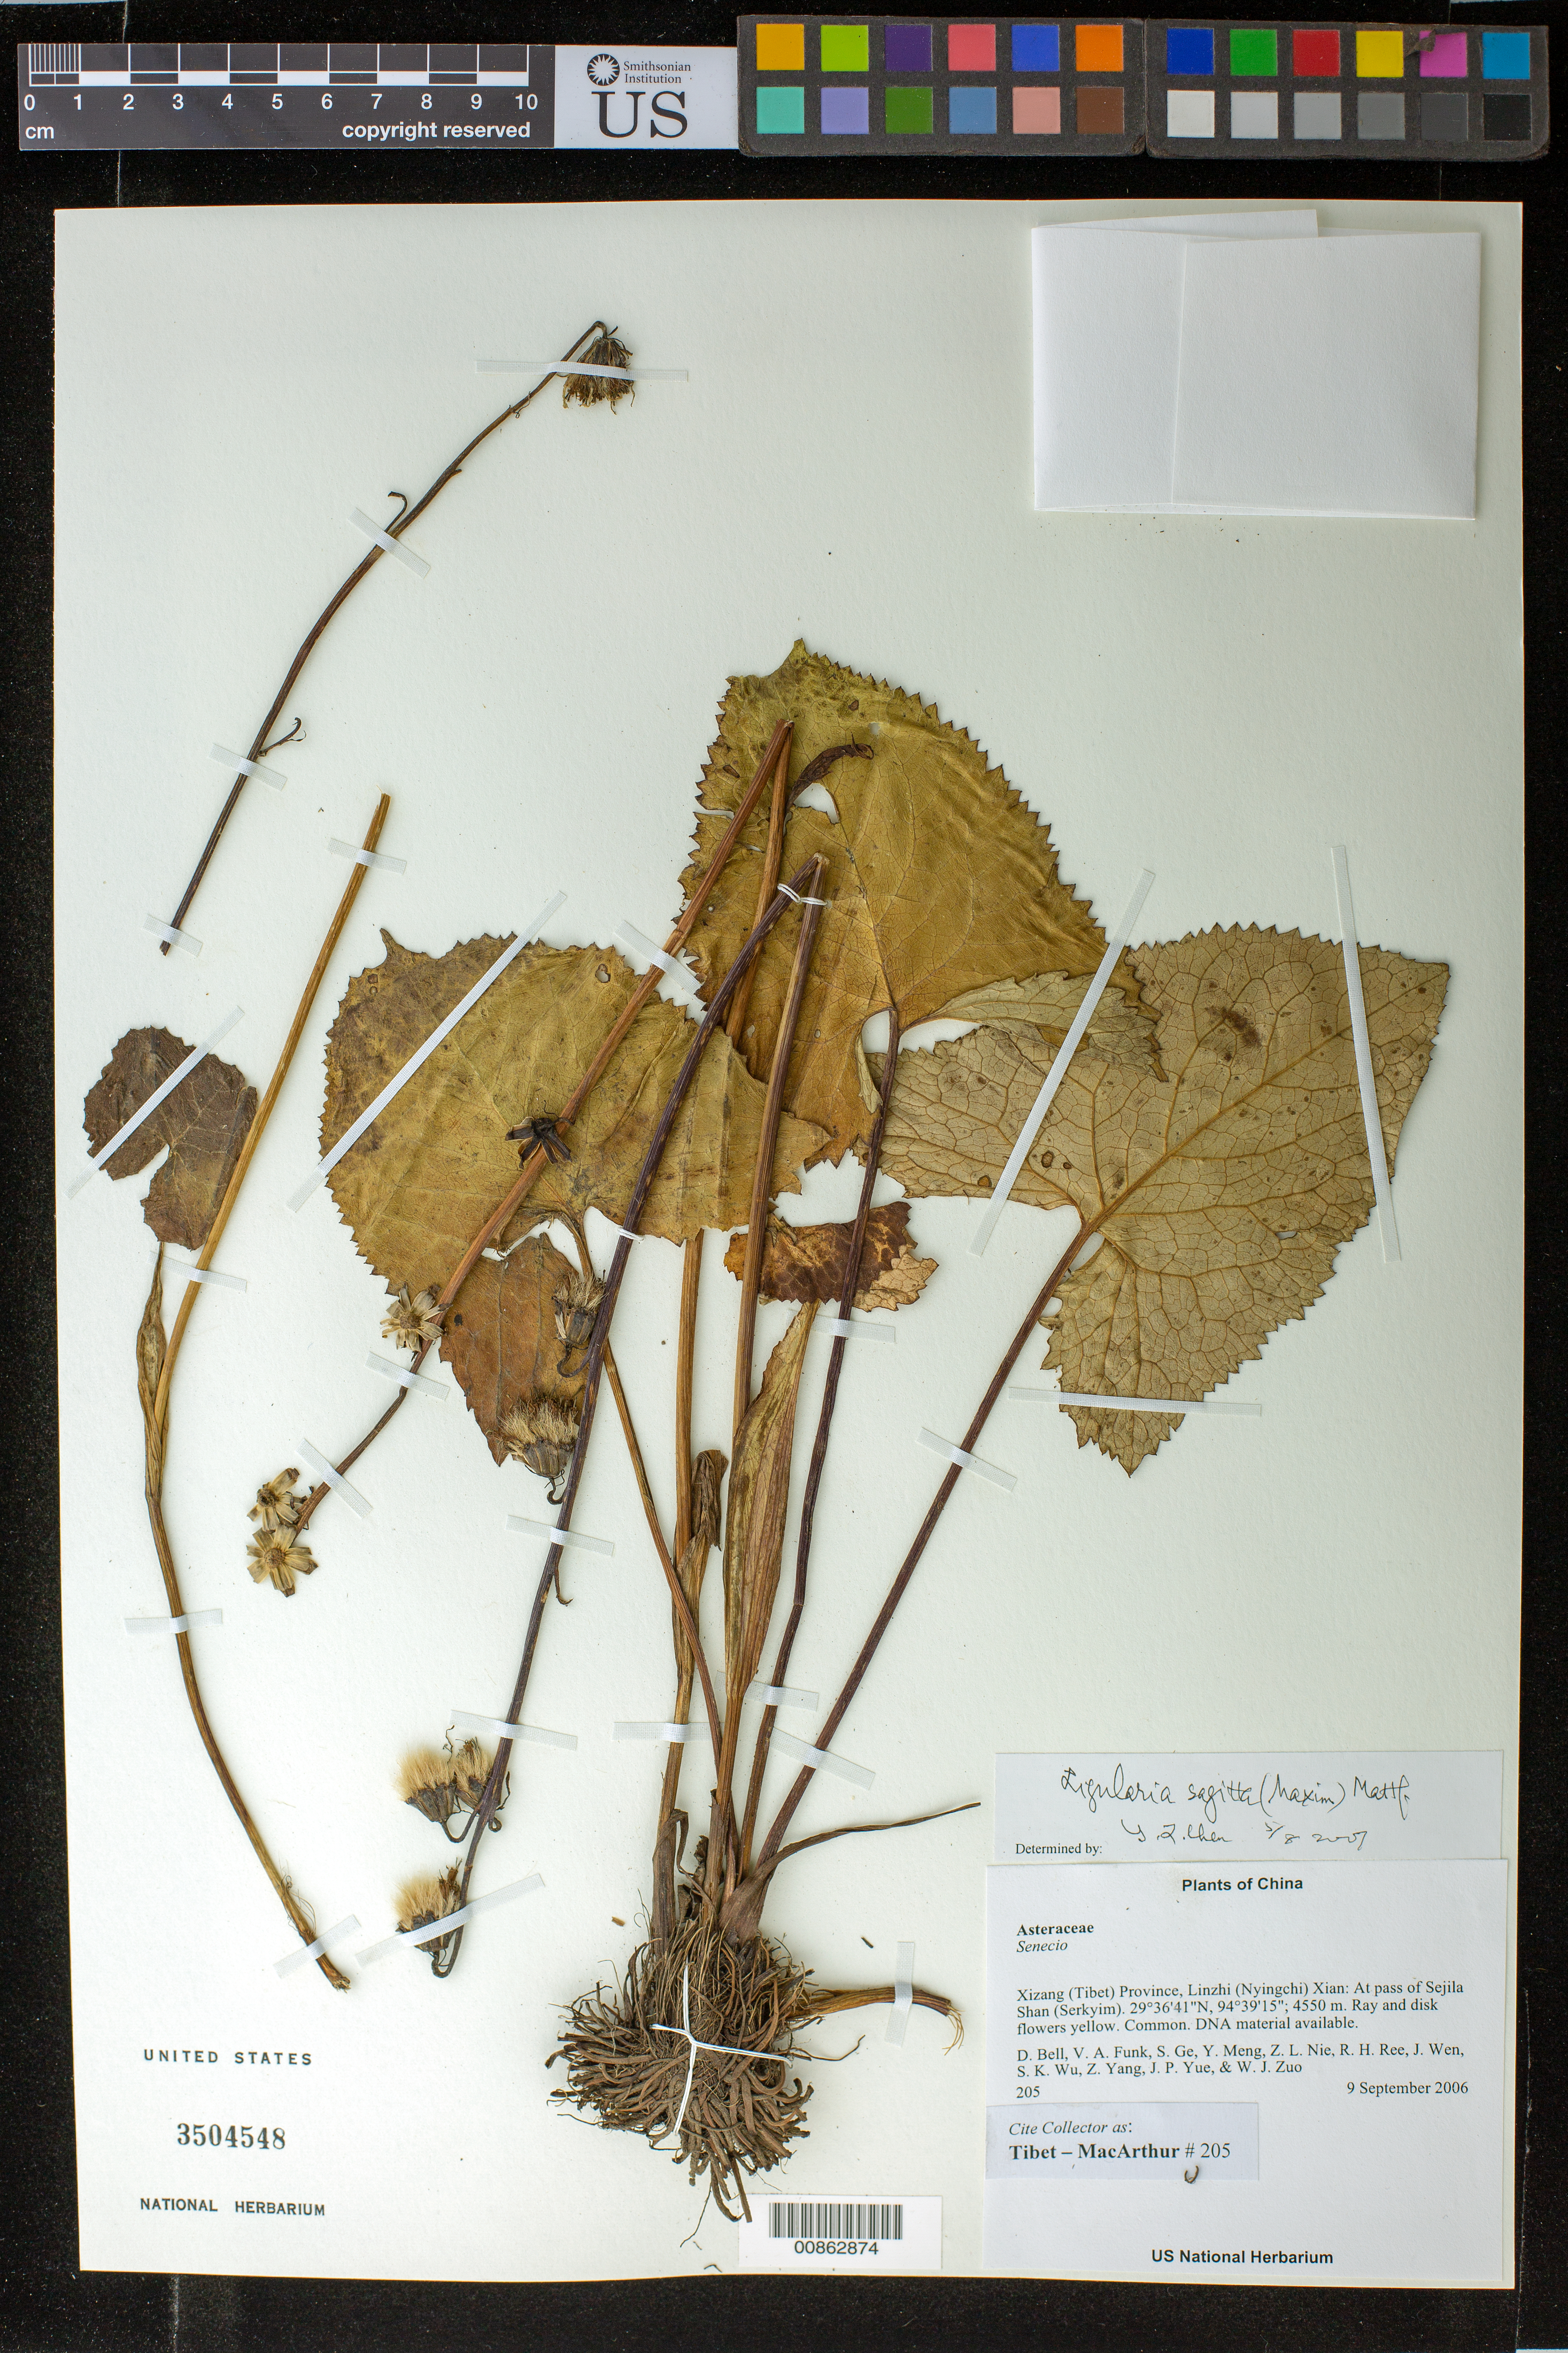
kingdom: Plantae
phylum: Tracheophyta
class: Magnoliopsida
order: Asterales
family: Asteraceae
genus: Ligularia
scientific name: Ligularia sagitta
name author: (Maxim.) Mattf. ex Rehder & Kobuski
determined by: Yilin Chen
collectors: Tibet-MacArthur, D. A. Bell, V. Funk, S. Ge, Y. Meng, Z. Nie, R. Ree, J. Wen, S. K. Wu, Z. Yang, J. Yue & W. Zuo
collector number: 205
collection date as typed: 09 Sep 2006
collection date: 2006-09-09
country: China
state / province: Xizang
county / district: Linzhi (Nyingchi) Xian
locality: At pass of Sejila Shan (Serkyim).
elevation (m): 4550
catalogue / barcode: US 3504548